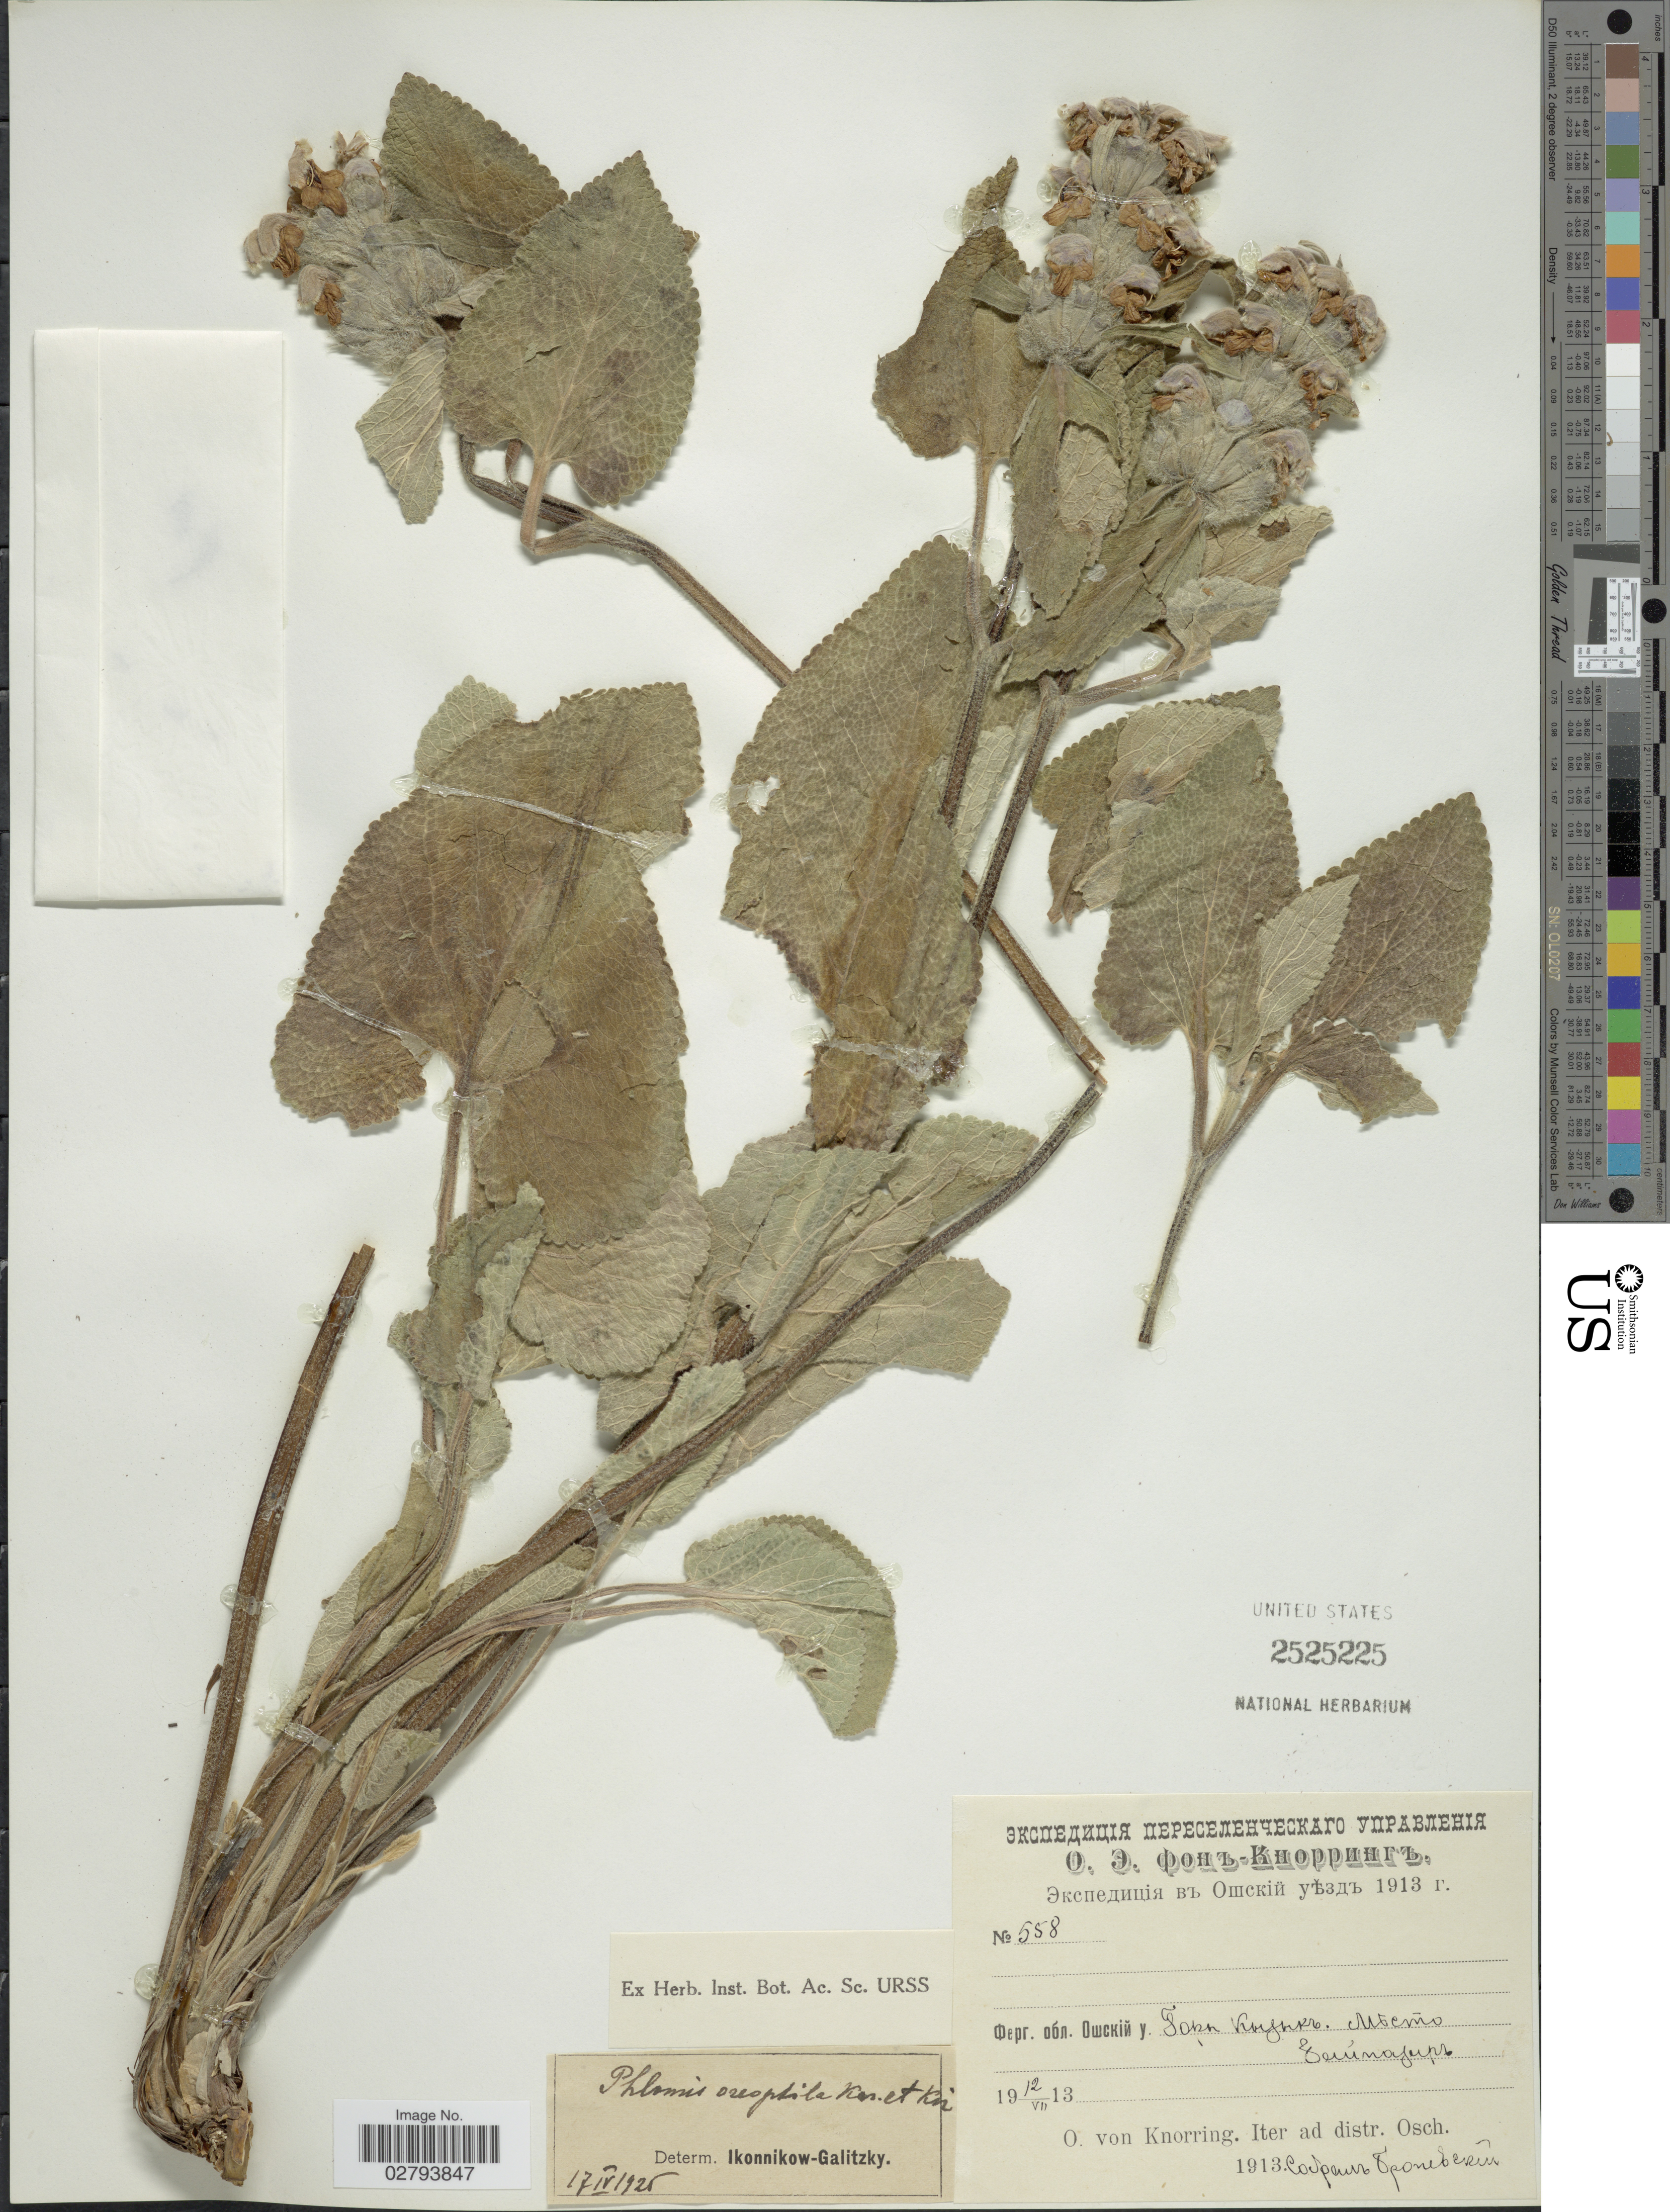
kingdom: Plantae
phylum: Tracheophyta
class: Magnoliopsida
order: Lamiales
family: Lamiaceae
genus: Phlomoides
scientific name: Phlomoides oreophila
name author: (Kar. & Kir.) Adylov et al.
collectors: O. Knorring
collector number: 558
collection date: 1913-07-12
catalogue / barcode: US 2525225